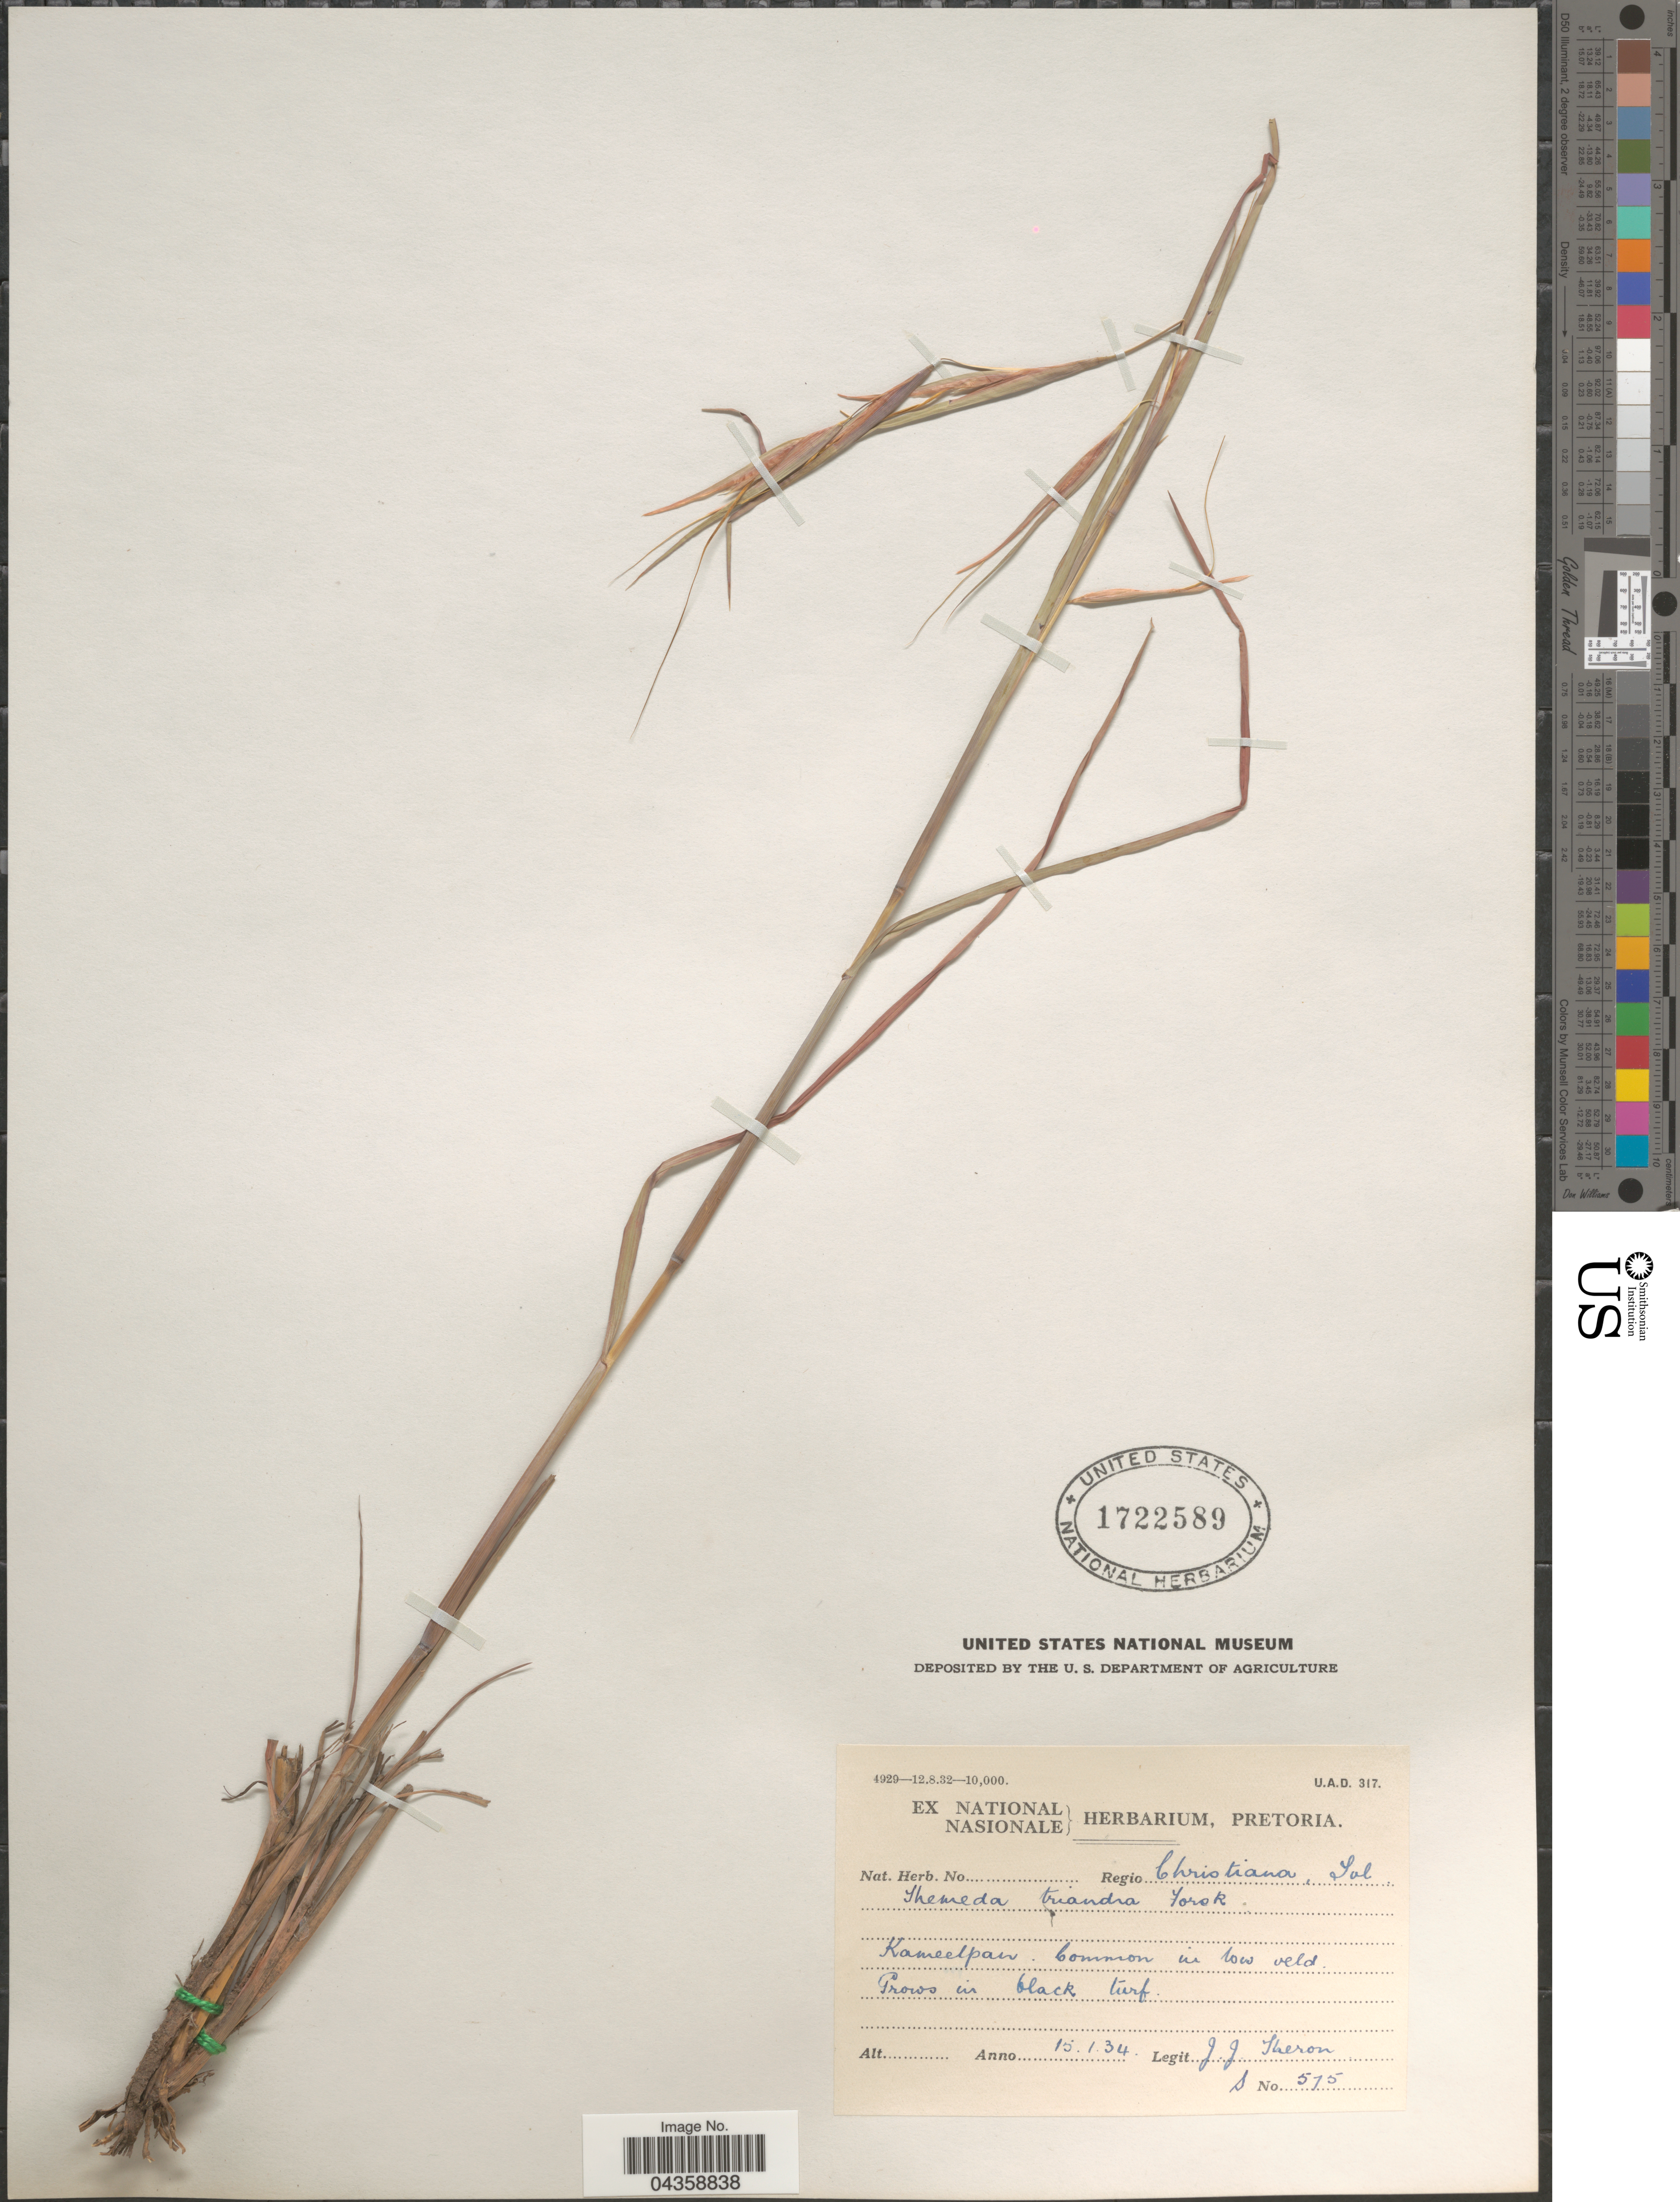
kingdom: Plantae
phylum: Tracheophyta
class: Liliopsida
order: Poales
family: Poaceae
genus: Themeda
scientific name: Themeda triandra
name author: Forssk.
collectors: J. Theron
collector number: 575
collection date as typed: Transcribed d/m/y: 15/1/34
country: South Africa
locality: Regio Christiana, Tvl. Kameelpan.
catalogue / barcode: US 1722589